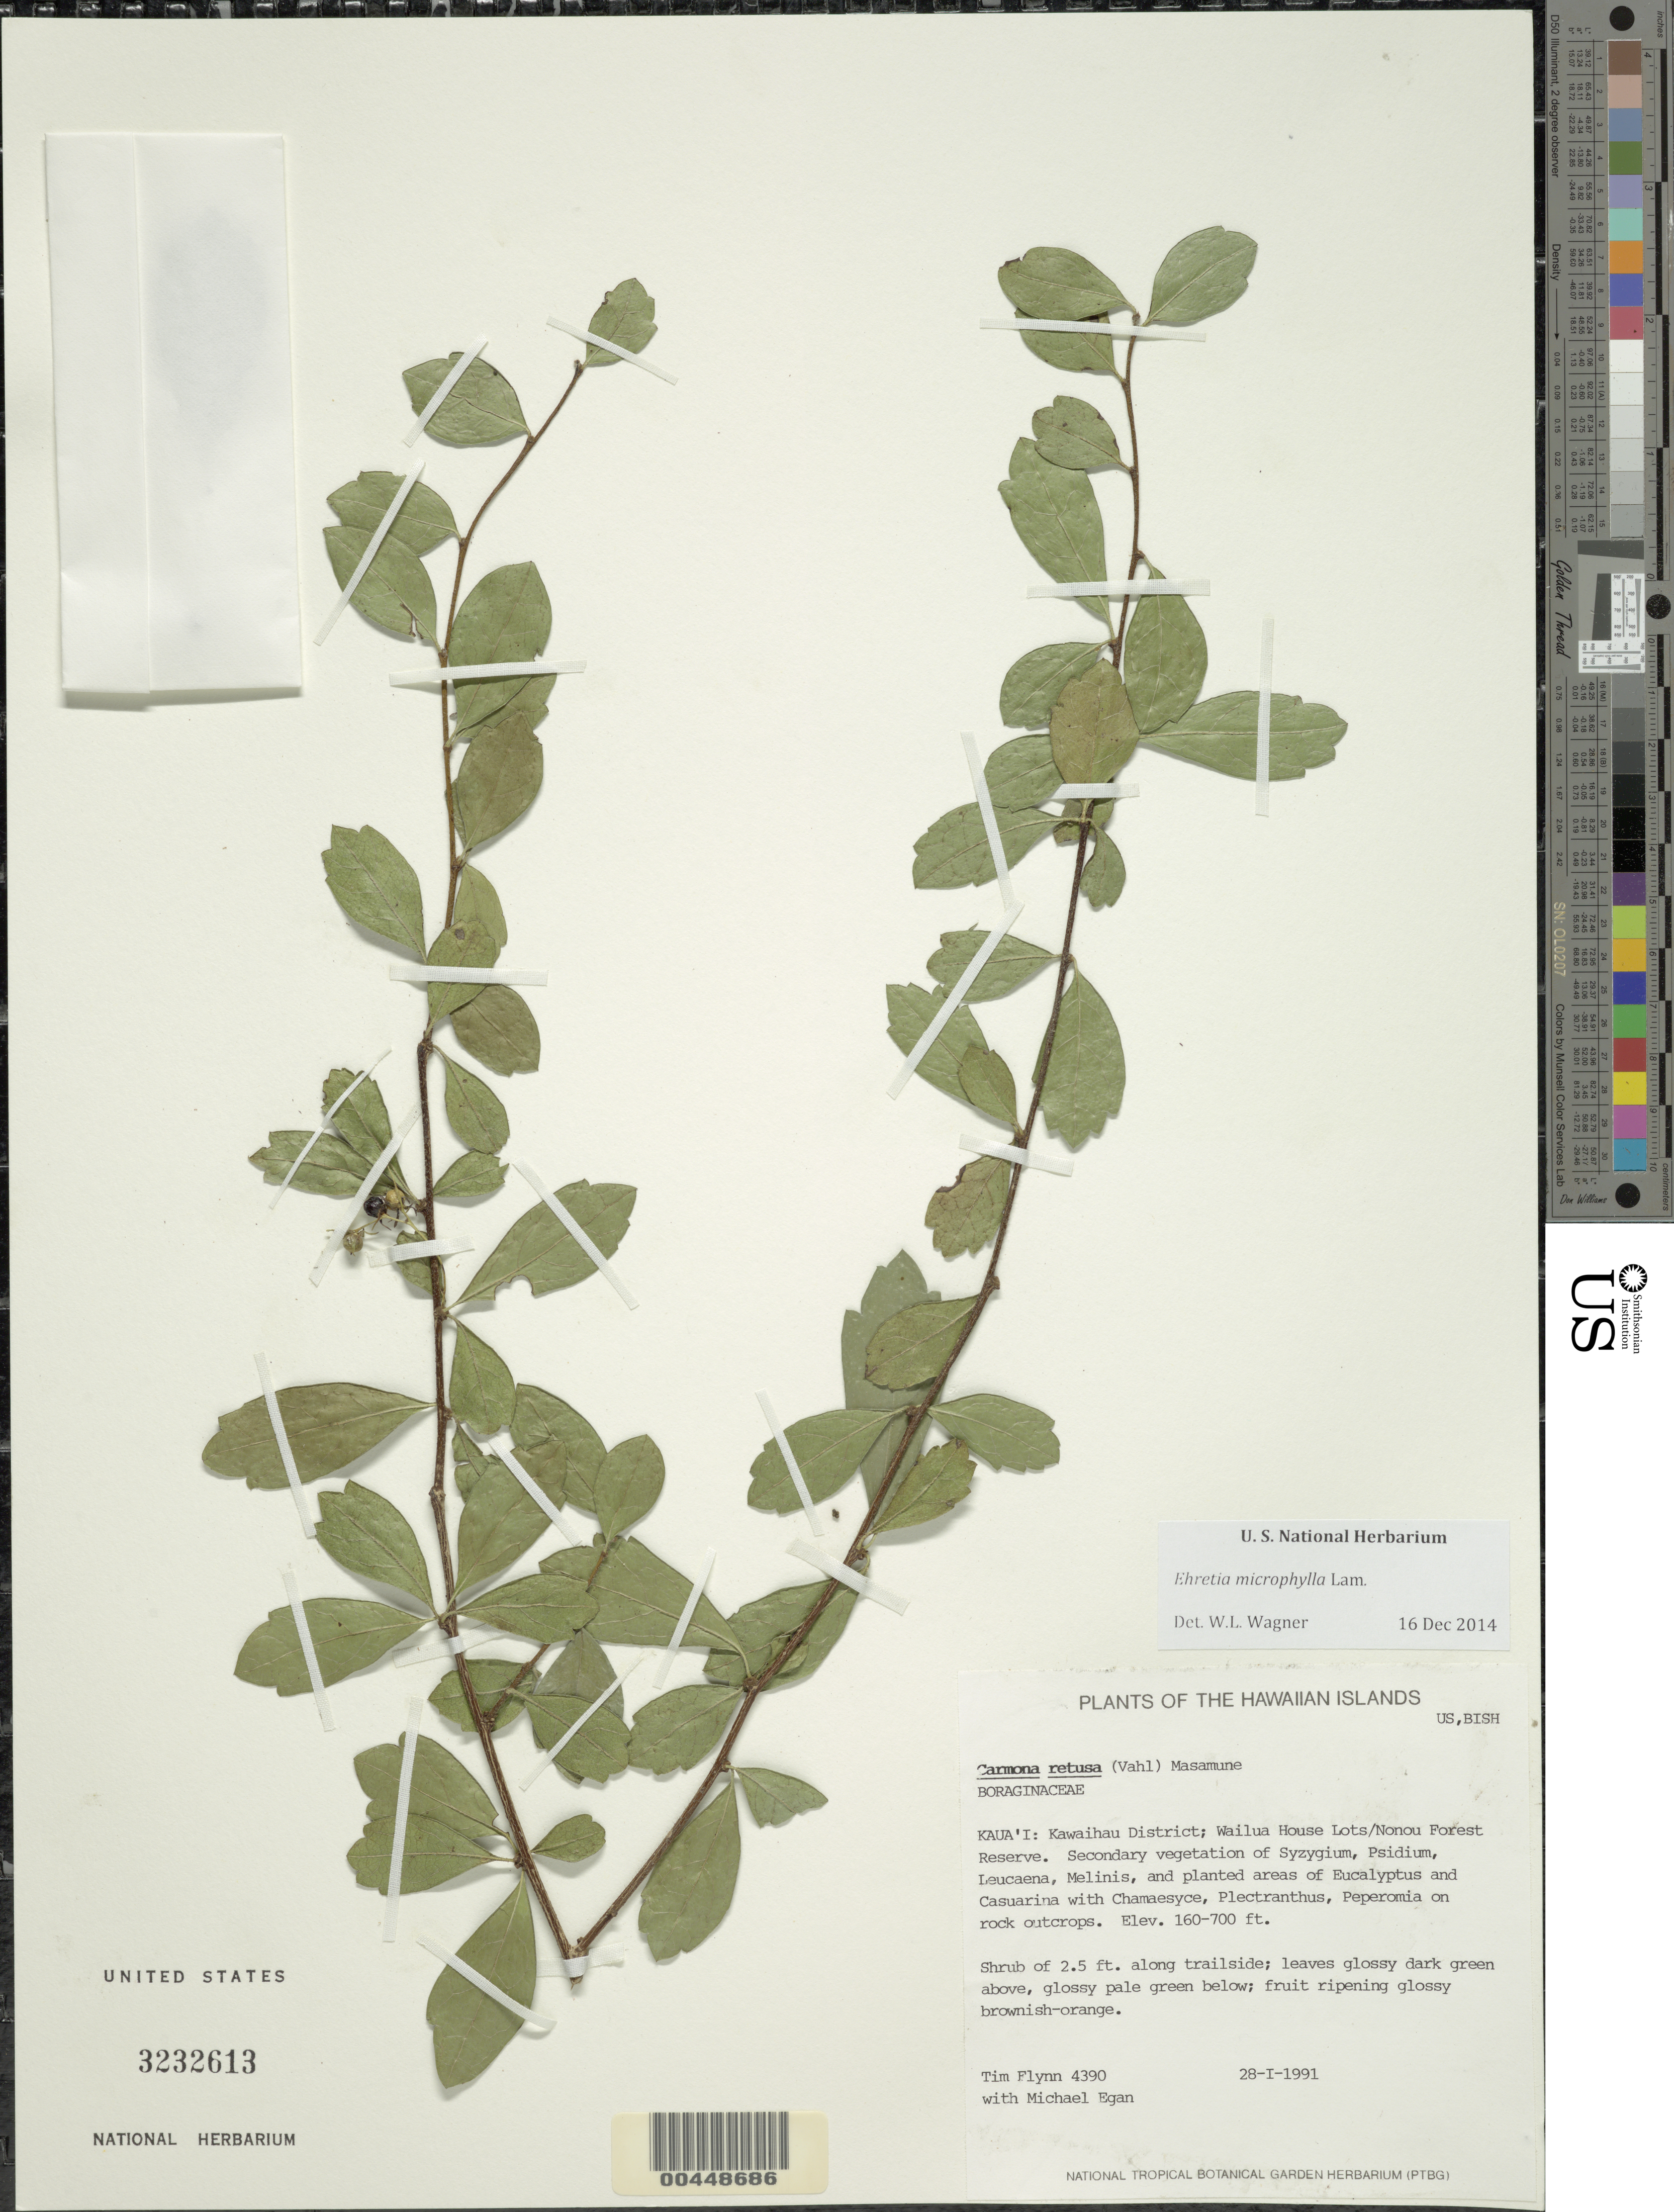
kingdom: Plantae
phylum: Tracheophyta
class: Magnoliopsida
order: Boraginales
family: Ehretiaceae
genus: Ehretia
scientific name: Ehretia microphylla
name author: Lam.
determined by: Wagner, W. L., (BOT), Smithsonian Institution - National Museum of Natural History (UNITED STATES)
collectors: T. W. Flynn & M. Egan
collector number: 4390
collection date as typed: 28 Jan 1991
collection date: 1991-01-28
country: United States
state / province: Hawaii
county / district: Kauai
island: Kaua'i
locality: Kawaihau Dist; Wailua House Lots/Nonou For Res.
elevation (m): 49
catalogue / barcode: US 3232613